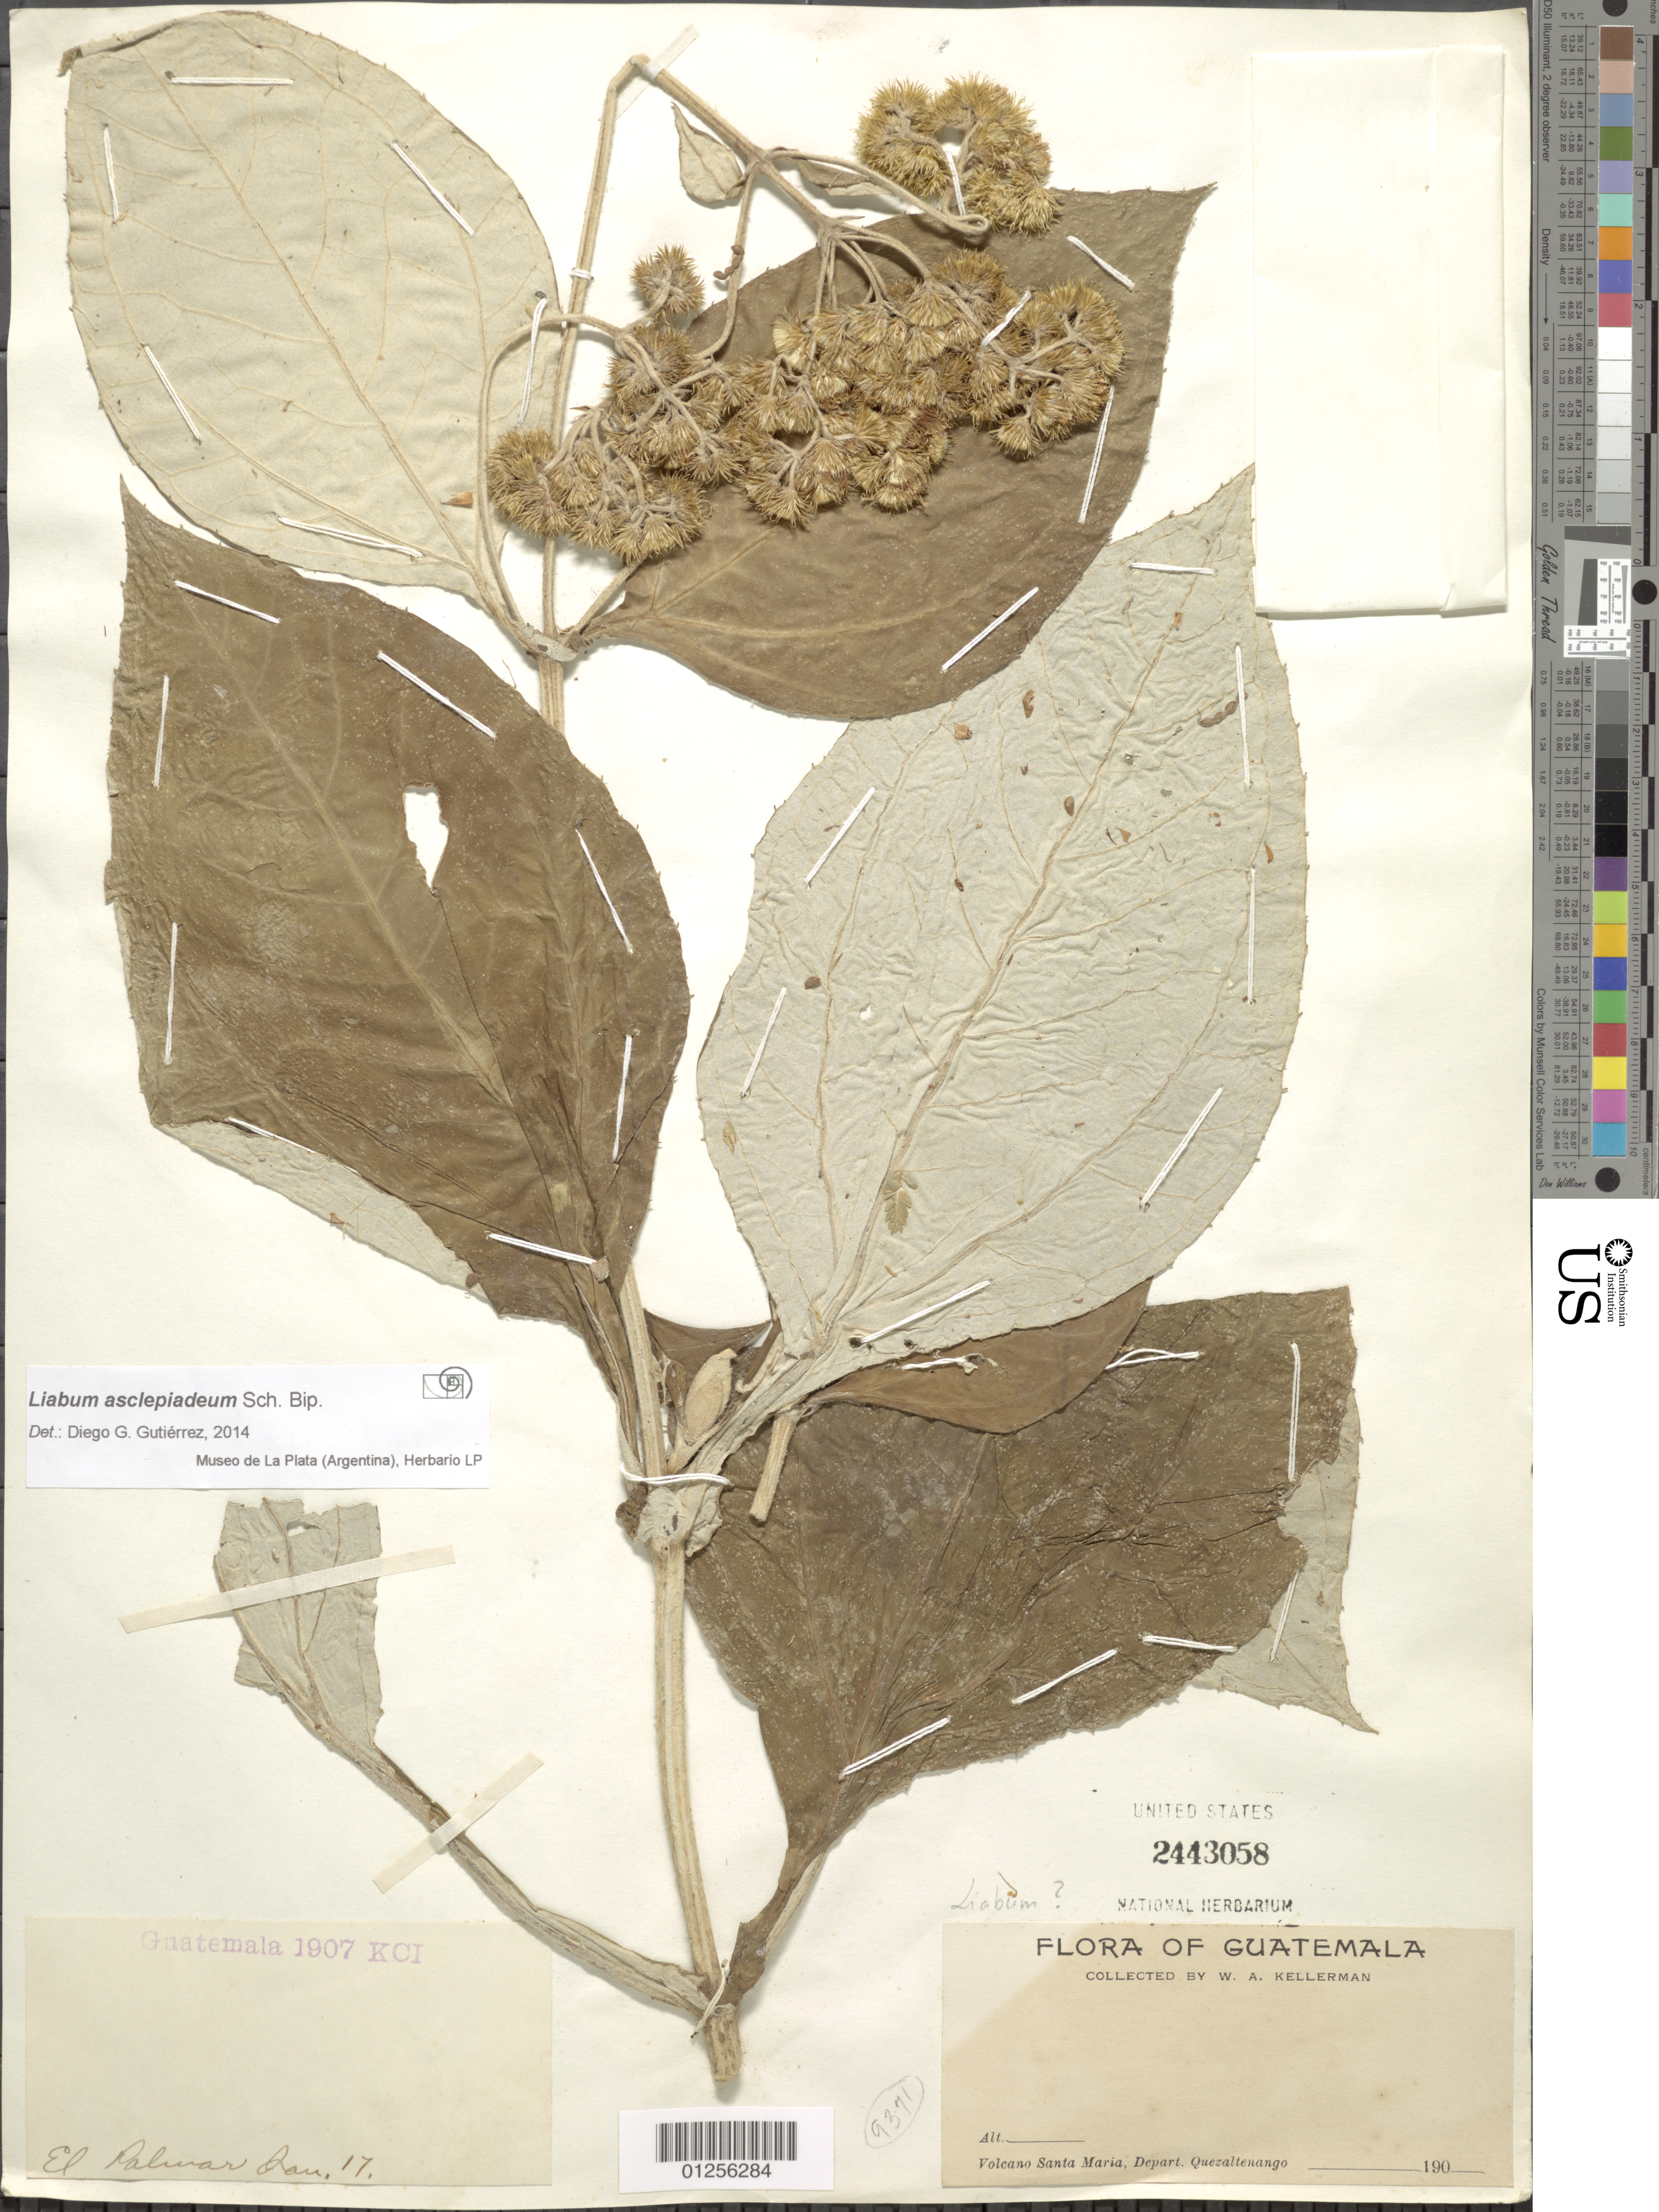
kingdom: Plantae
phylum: Tracheophyta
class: Magnoliopsida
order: Asterales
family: Asteraceae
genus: Liabum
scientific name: Liabum asclepiadeum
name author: Sch. Bip.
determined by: Gutierrez, D. G.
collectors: W. Kellerman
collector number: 9371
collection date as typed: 1907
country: Guatemala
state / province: Quetzaltenango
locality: Volcano of Santa Maria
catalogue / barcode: US 2443058